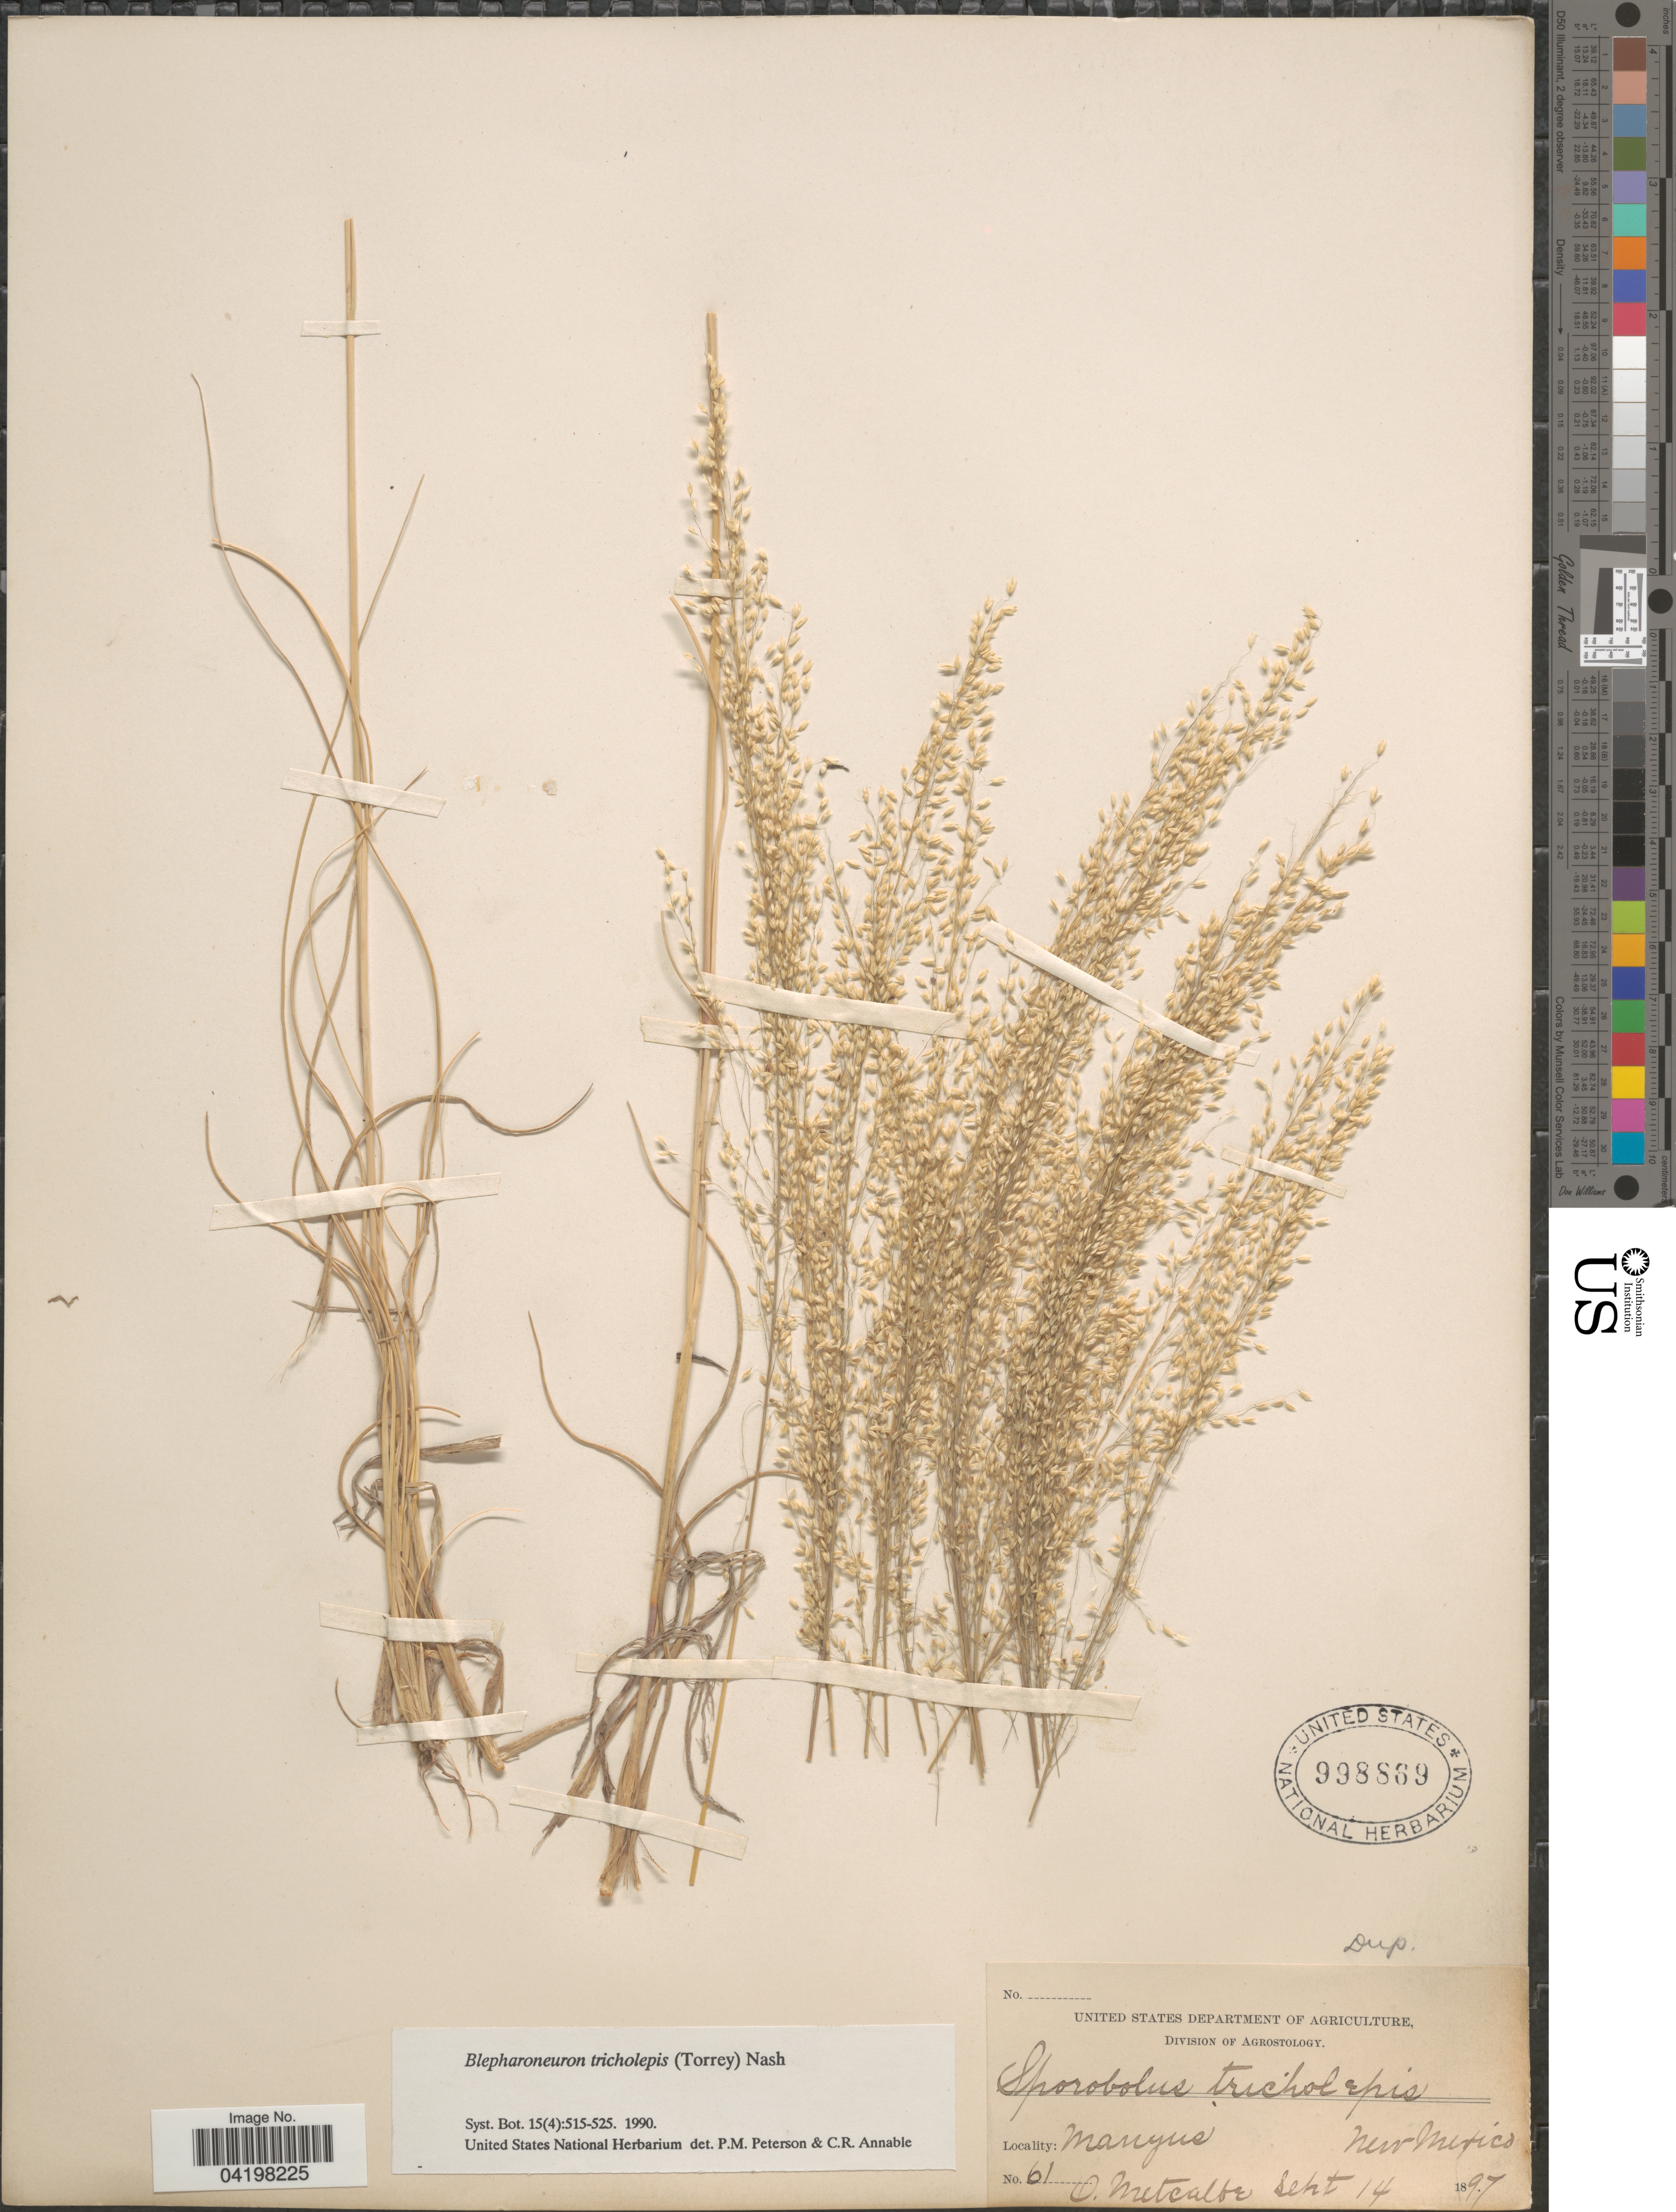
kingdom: Plantae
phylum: Tracheophyta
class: Liliopsida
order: Poales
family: Poaceae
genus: Muhlenbergia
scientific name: Muhlenbergia tricholepis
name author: (Torr.) Columbus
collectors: O. Metcalfe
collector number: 61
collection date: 1897-09-14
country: United States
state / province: New Mexico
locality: Mangas.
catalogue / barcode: US 998869